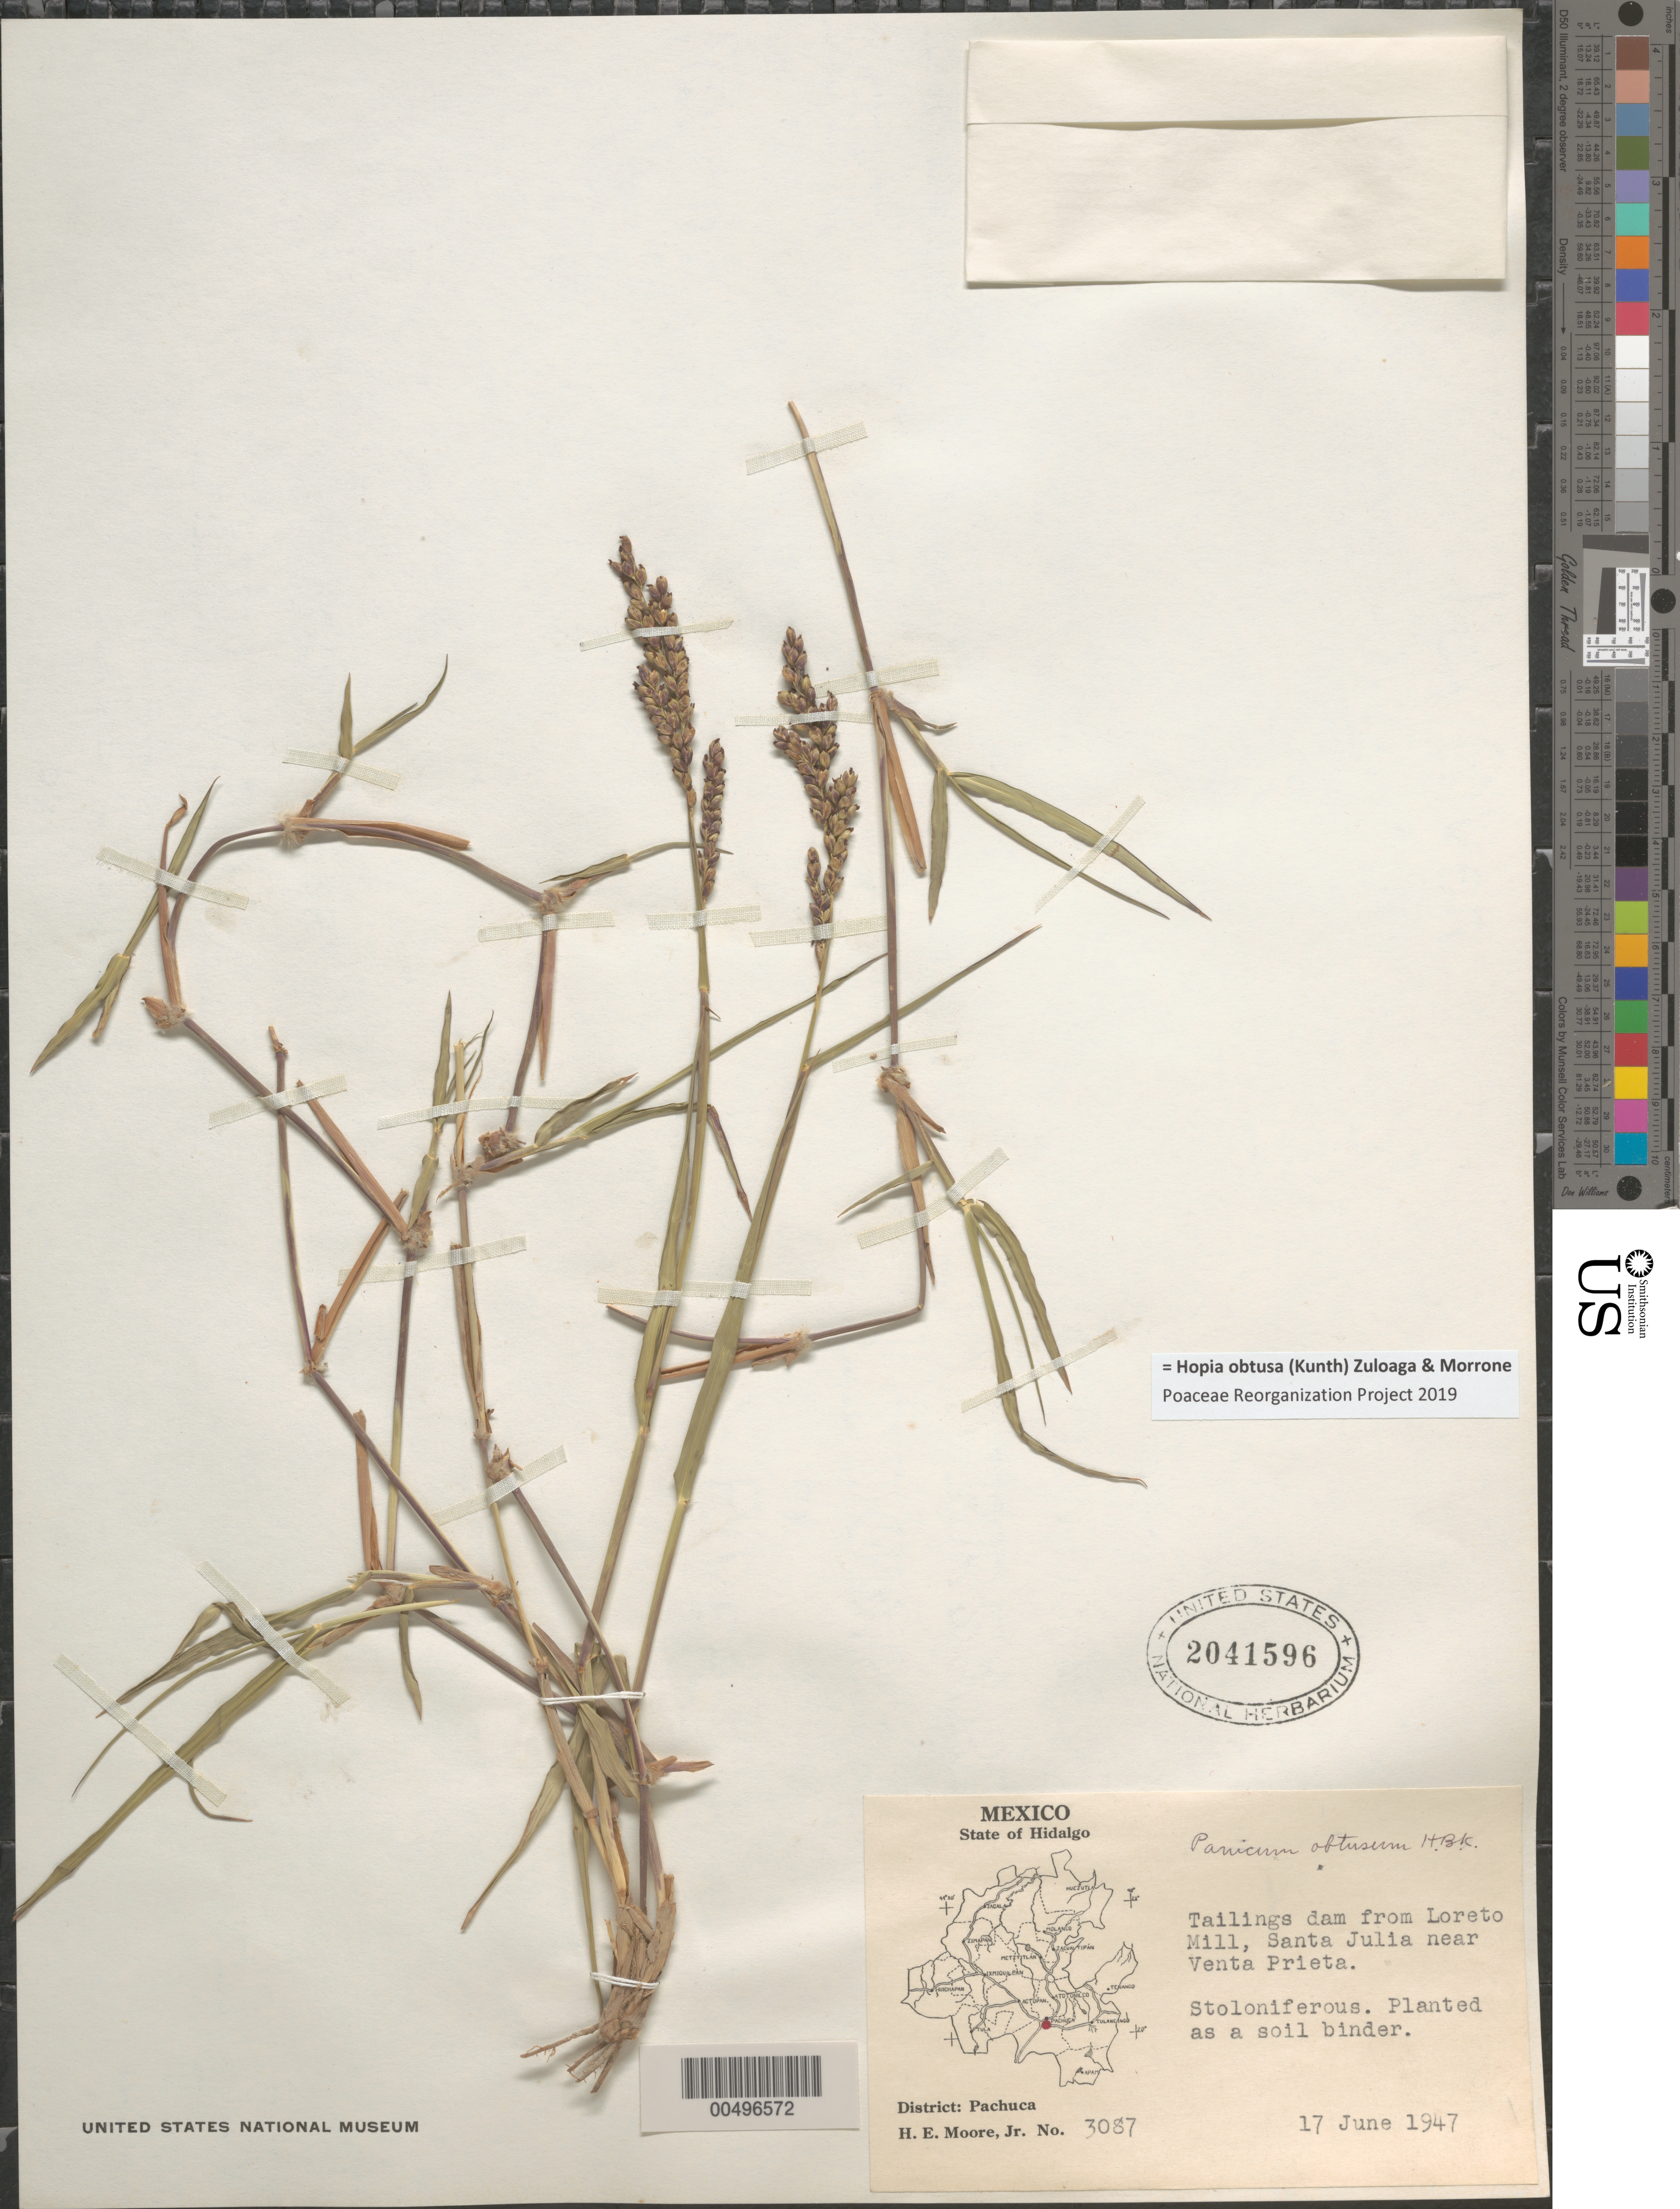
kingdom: Plantae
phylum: Tracheophyta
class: Liliopsida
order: Poales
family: Poaceae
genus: Panicum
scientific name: Panicum obtusum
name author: Kunth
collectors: H. E. Moore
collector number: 3087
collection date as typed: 17 Jun 1947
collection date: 1947-06-17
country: Mexico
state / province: Hidalgo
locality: Tailings dam from Loreto Mill, Santa Julia near Venta Prieta, Dist: Pachuca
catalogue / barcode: US 2041596